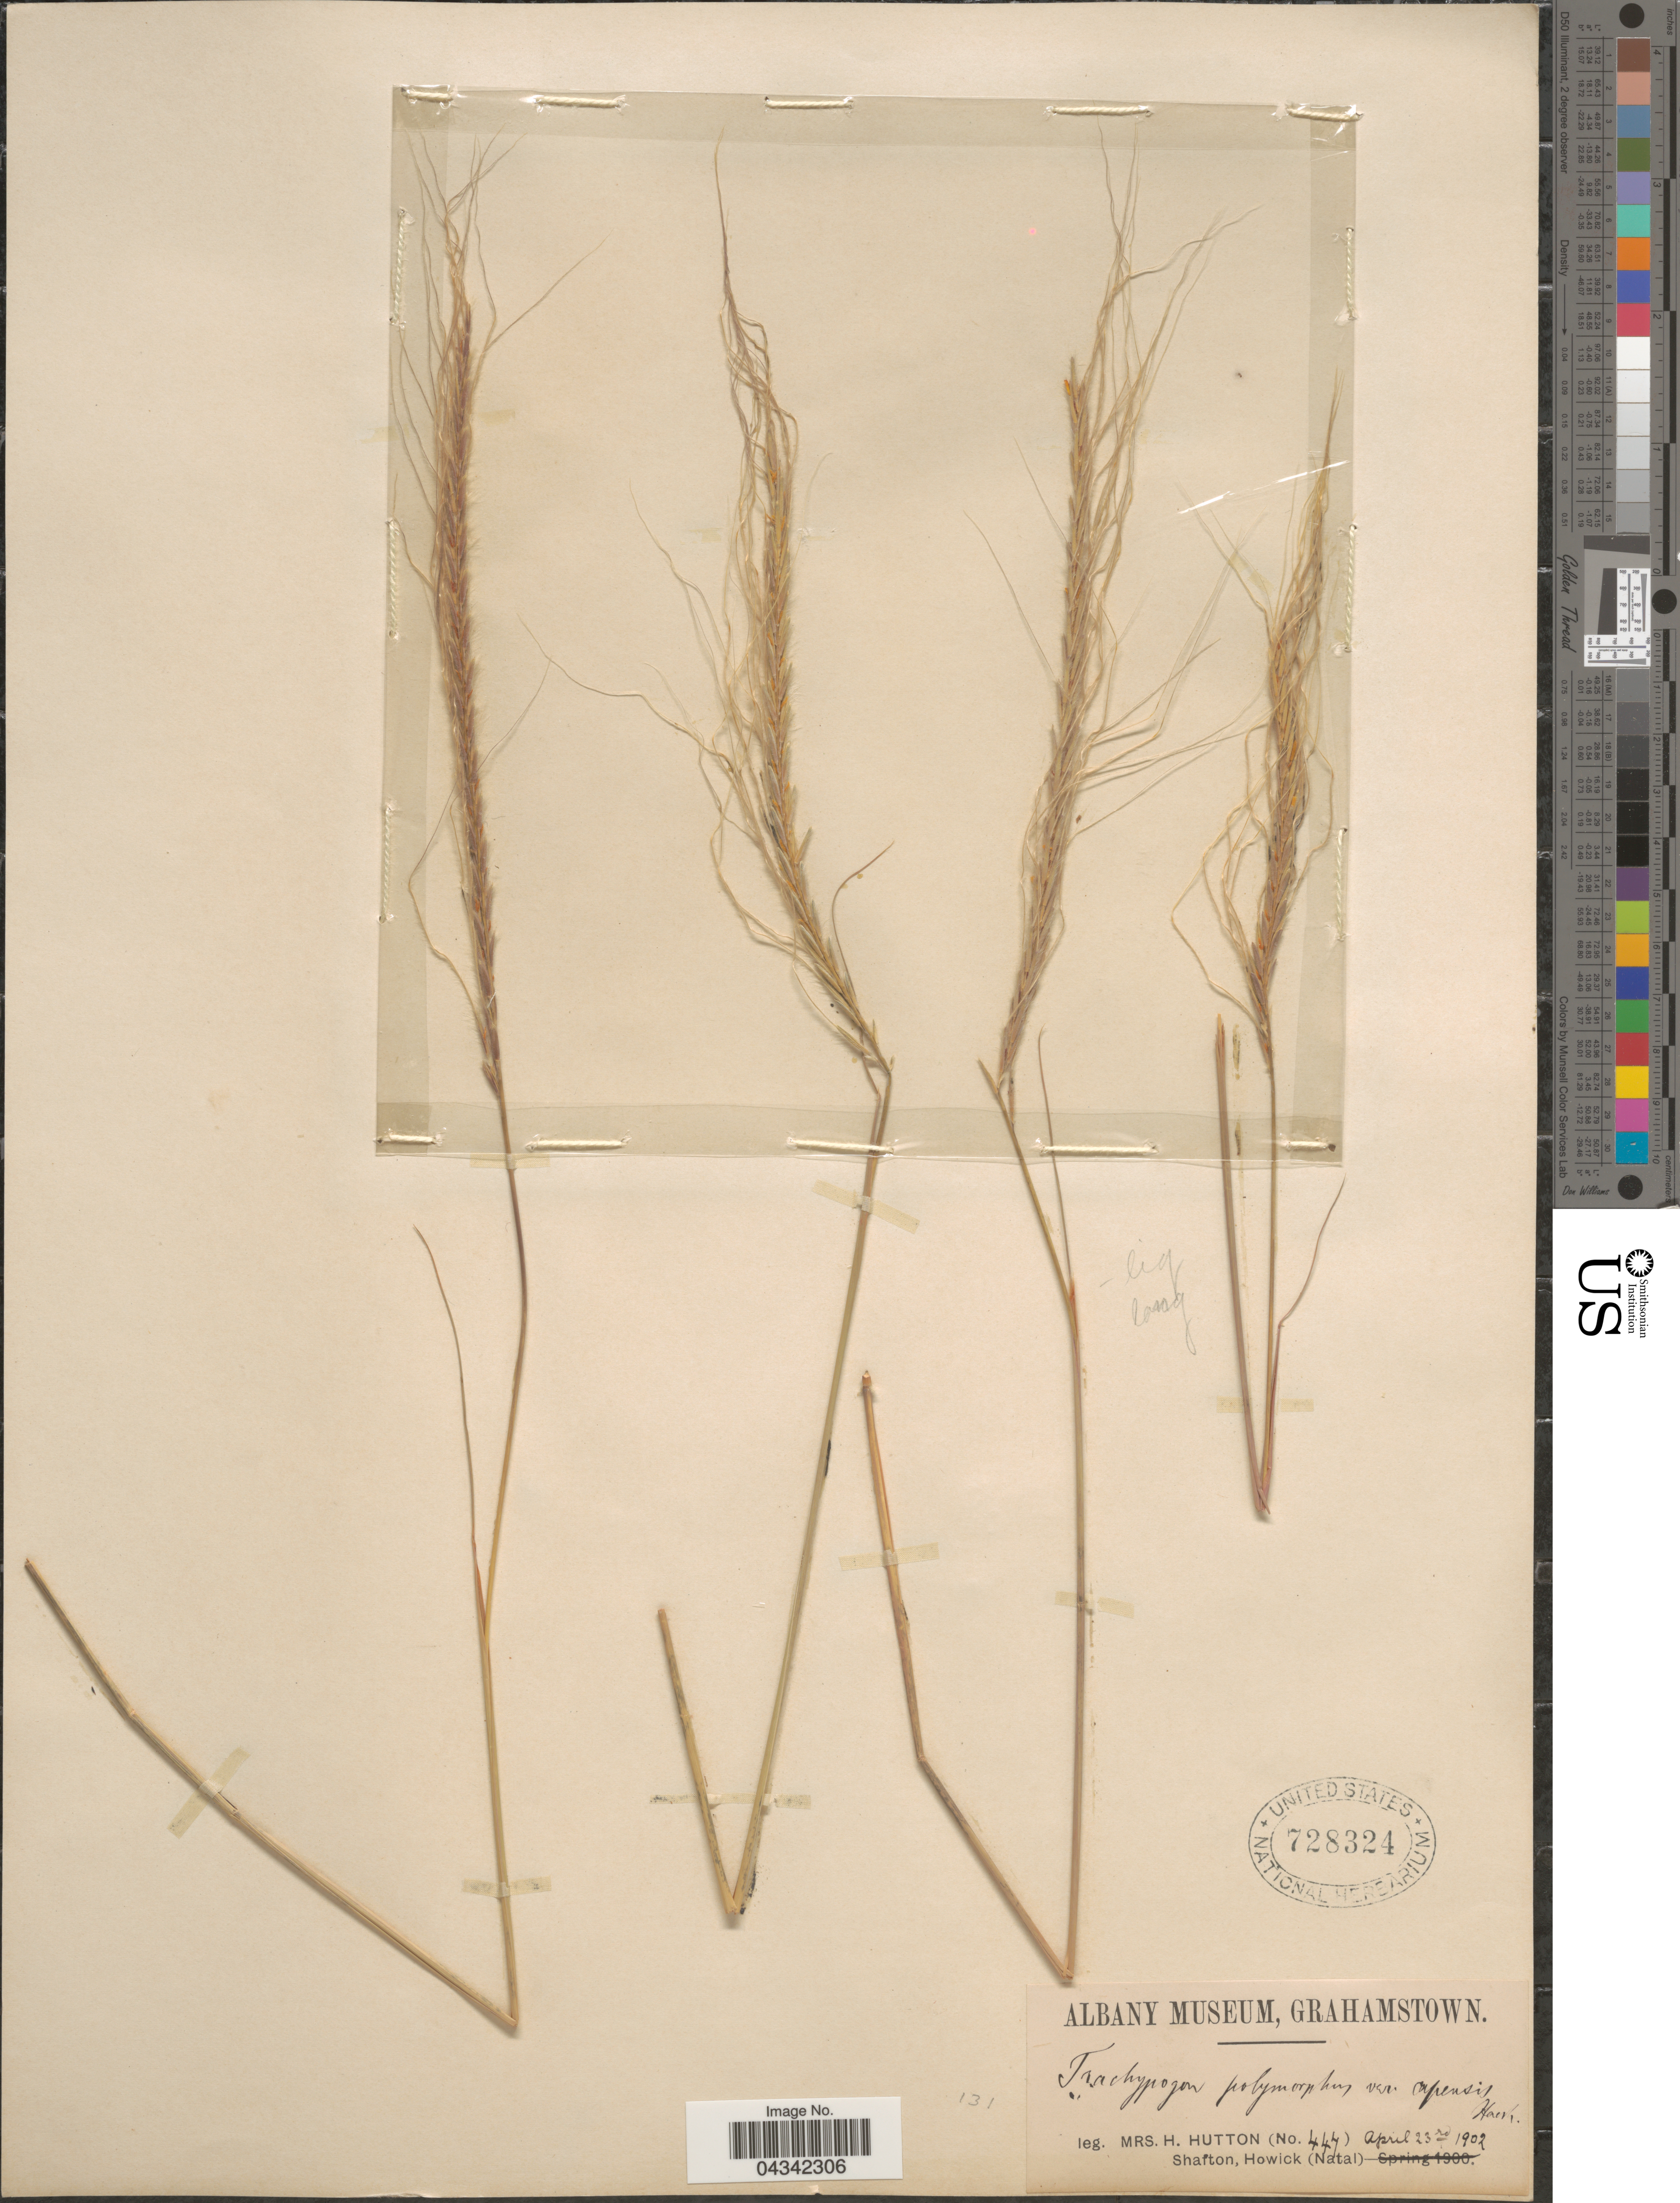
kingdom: Plantae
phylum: Tracheophyta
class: Liliopsida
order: Poales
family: Poaceae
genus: Trachypogon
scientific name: Trachypogon spicatus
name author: (L. f.) Kuntze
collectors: H. Hutton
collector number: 447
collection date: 1902-04-23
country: South Africa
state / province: KwaZulu-Natal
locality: Shafton, Howick (Natal).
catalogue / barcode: US 728324